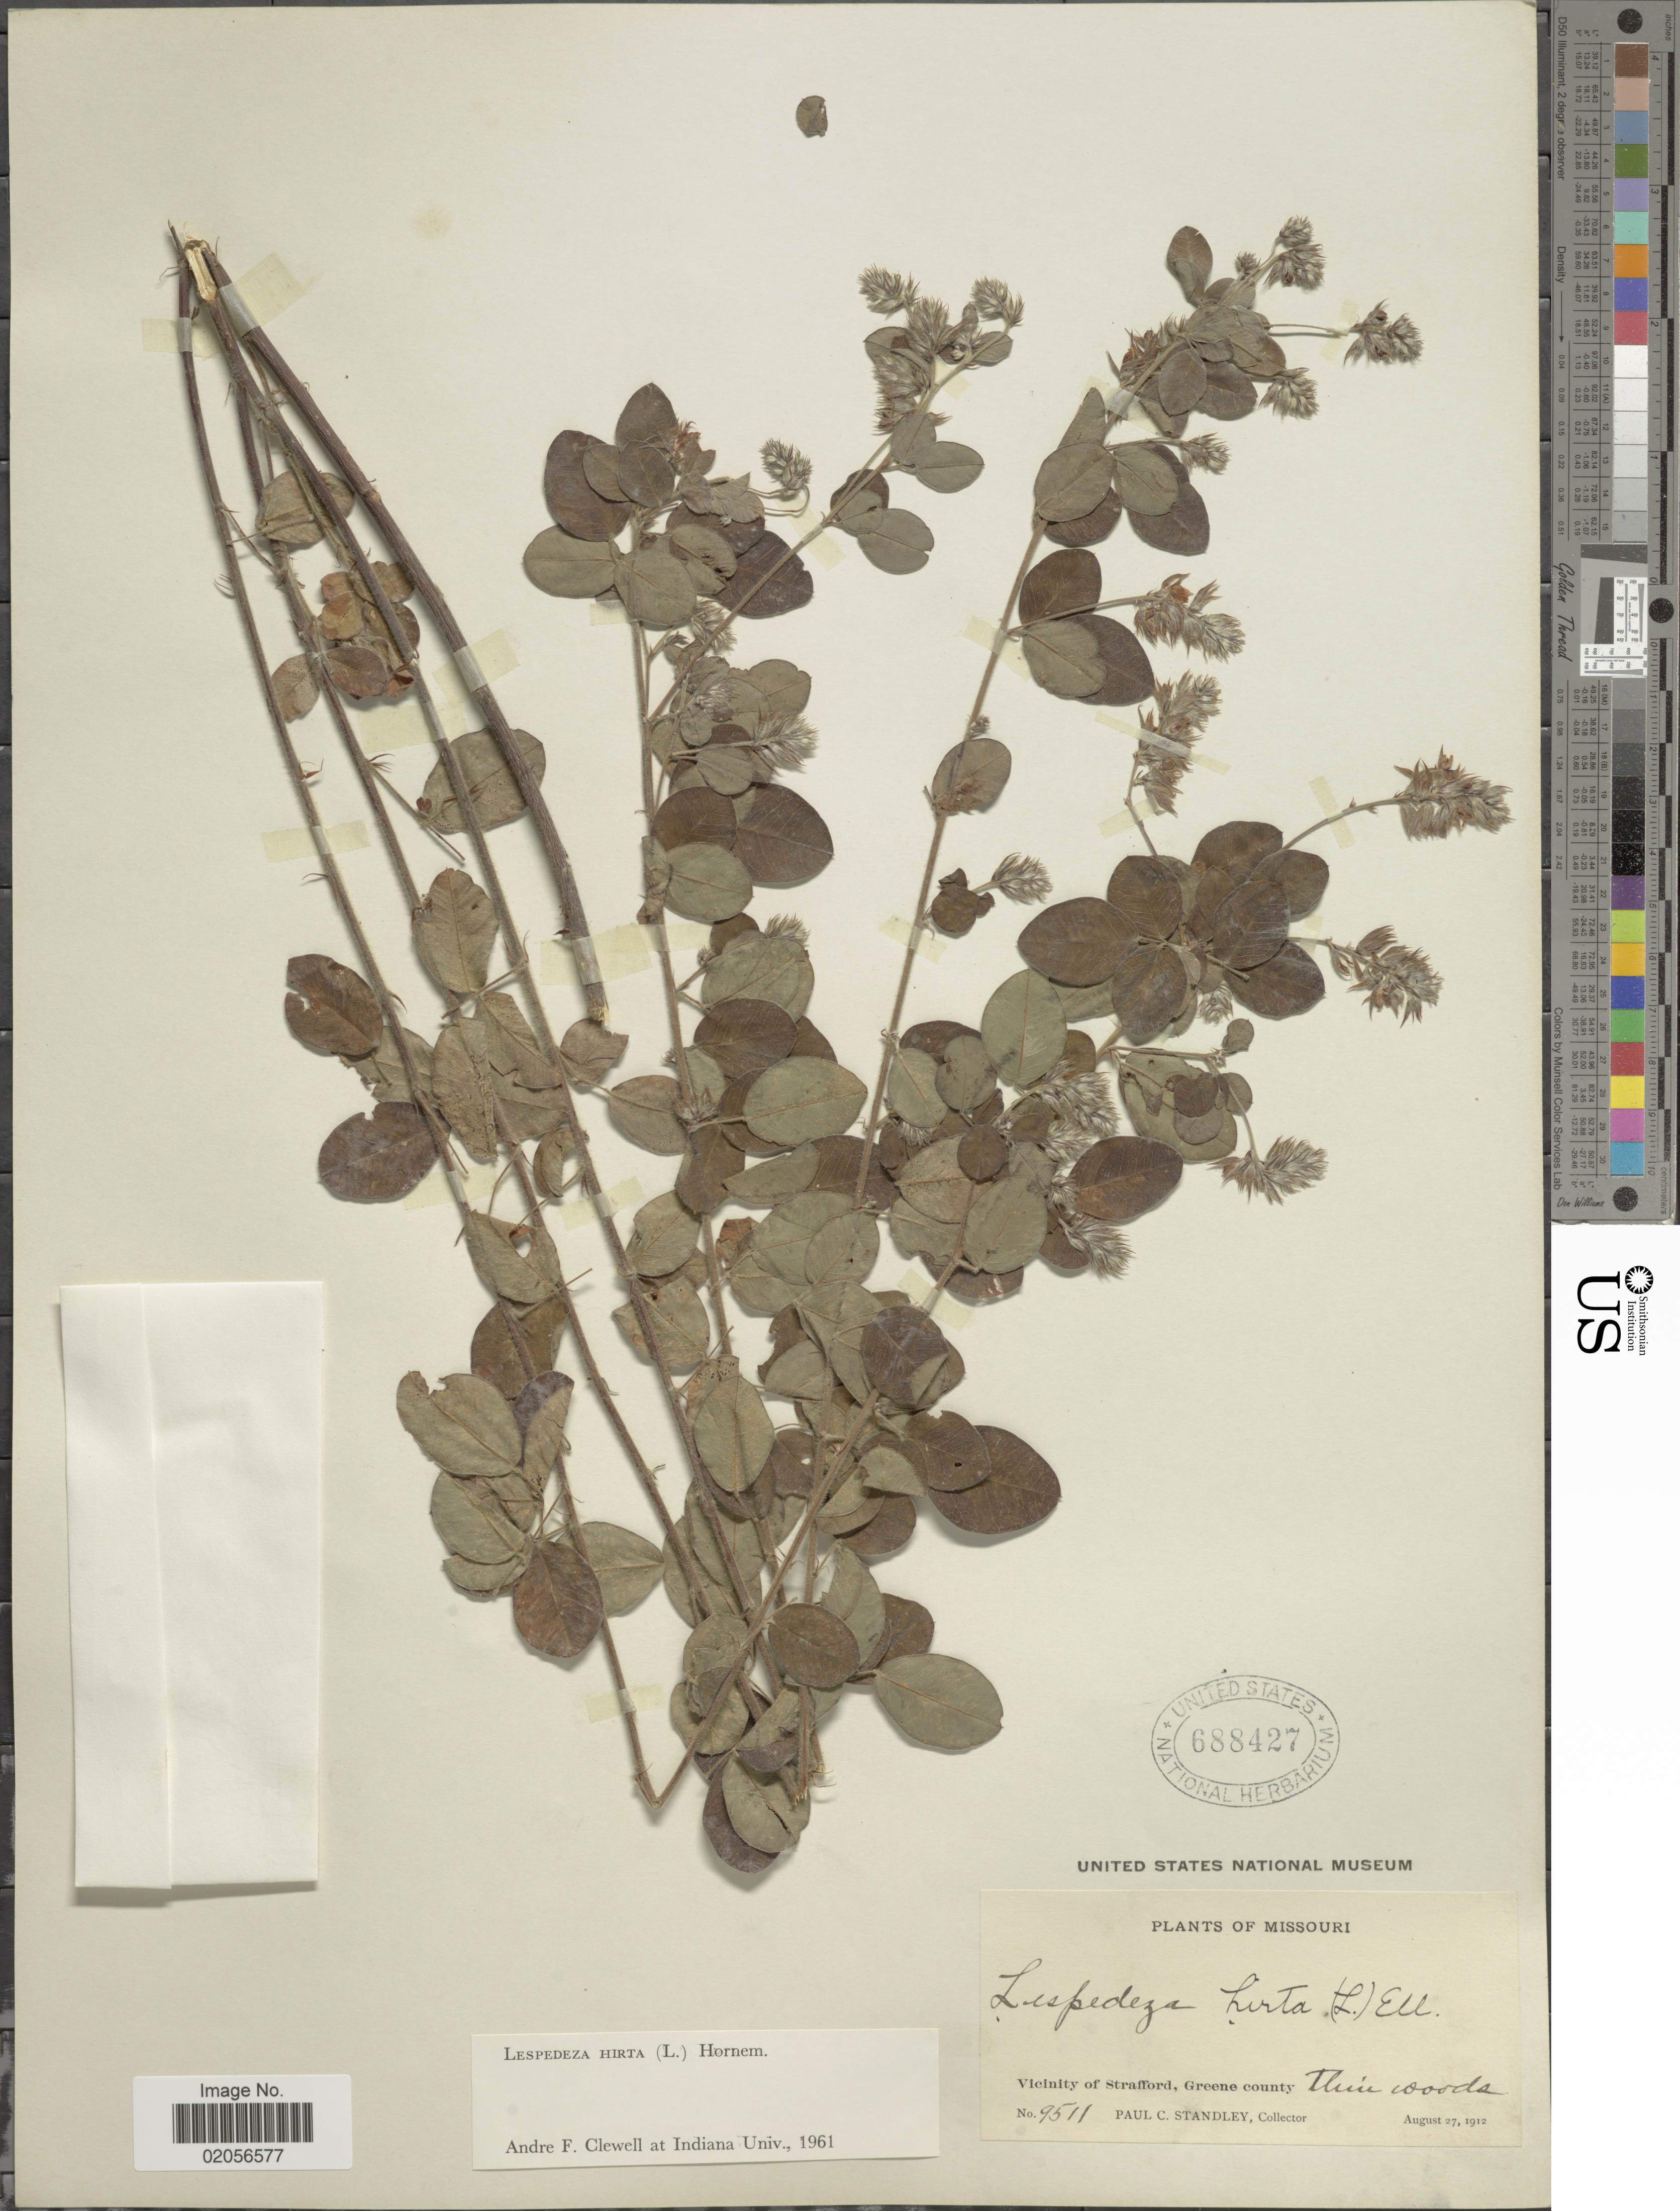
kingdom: Plantae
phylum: Tracheophyta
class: Magnoliopsida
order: Fabales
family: Fabaceae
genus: Lespedeza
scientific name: Lespedeza hirta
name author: (L.) Hornem.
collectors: P. C. Standley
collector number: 9511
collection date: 1912-08-27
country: United States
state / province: Missouri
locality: Vicinity of Strafford, Green county, thin woods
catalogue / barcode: US 688427